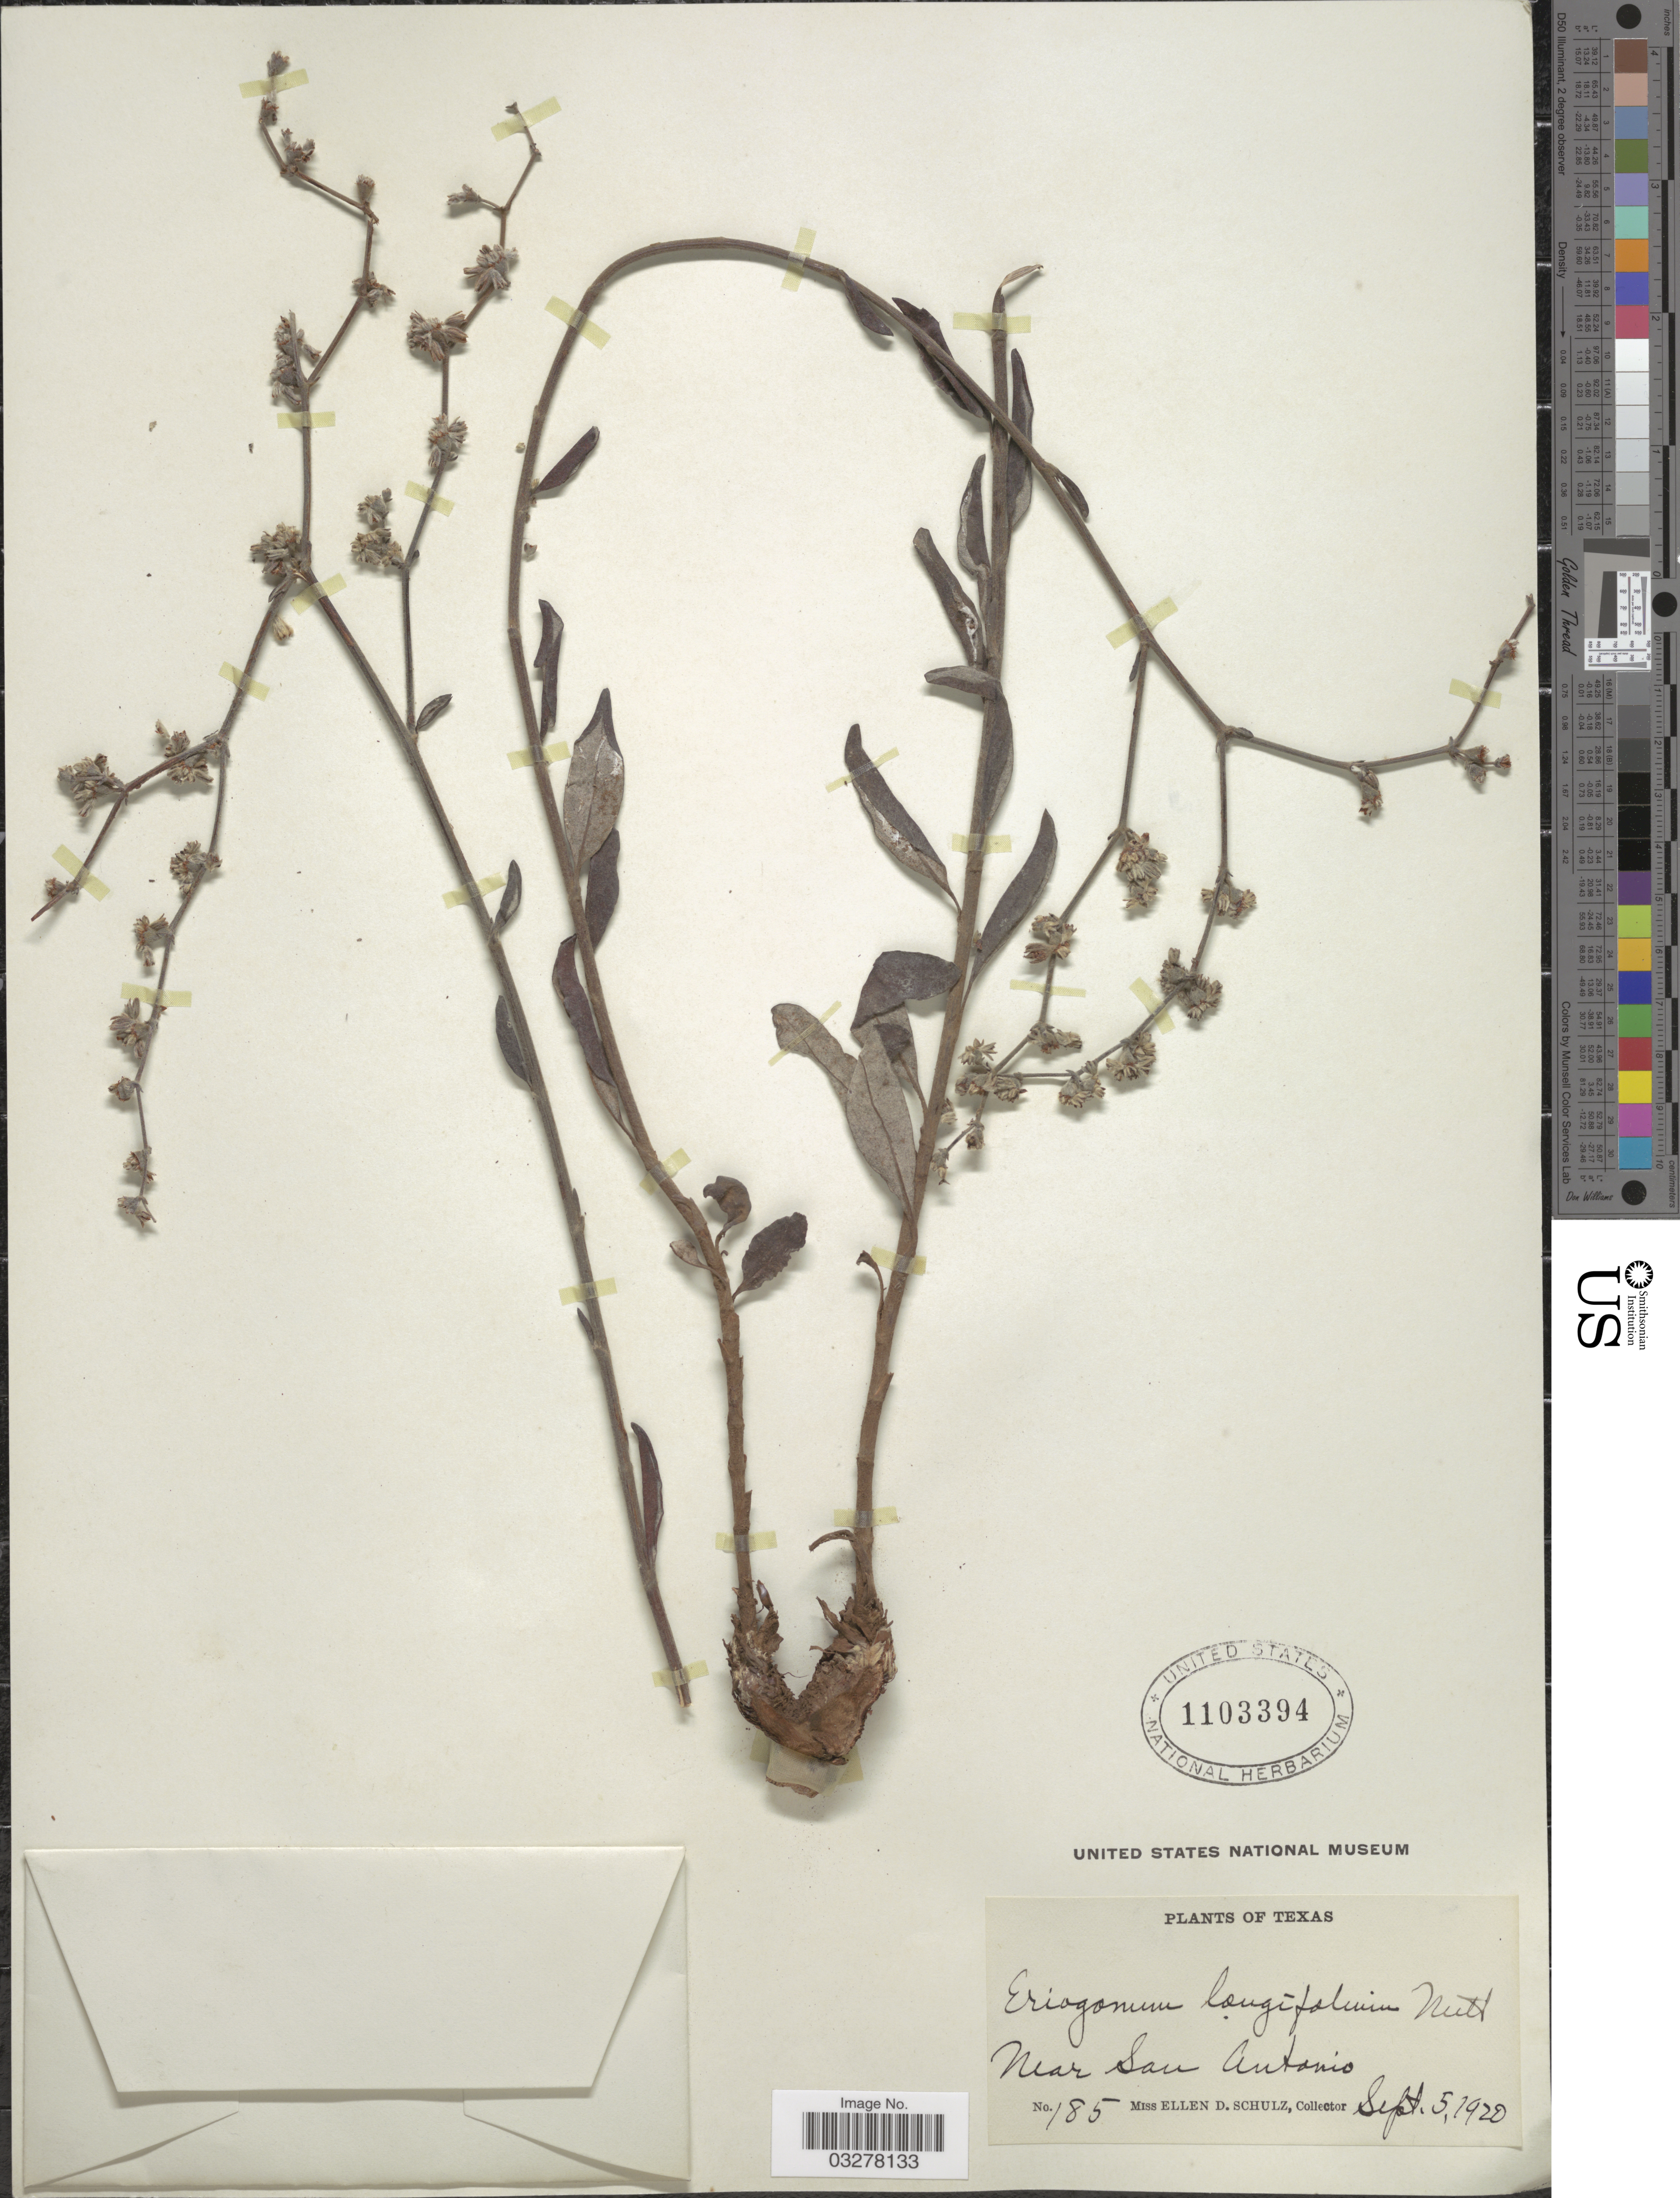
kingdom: Plantae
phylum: Tracheophyta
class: Magnoliopsida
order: Caryophyllales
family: Polygonaceae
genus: Eriogonum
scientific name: Eriogonum longifolium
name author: Nutt.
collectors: E. D. Schulz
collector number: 185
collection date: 1920-09-05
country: United States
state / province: Texas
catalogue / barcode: US 1103394